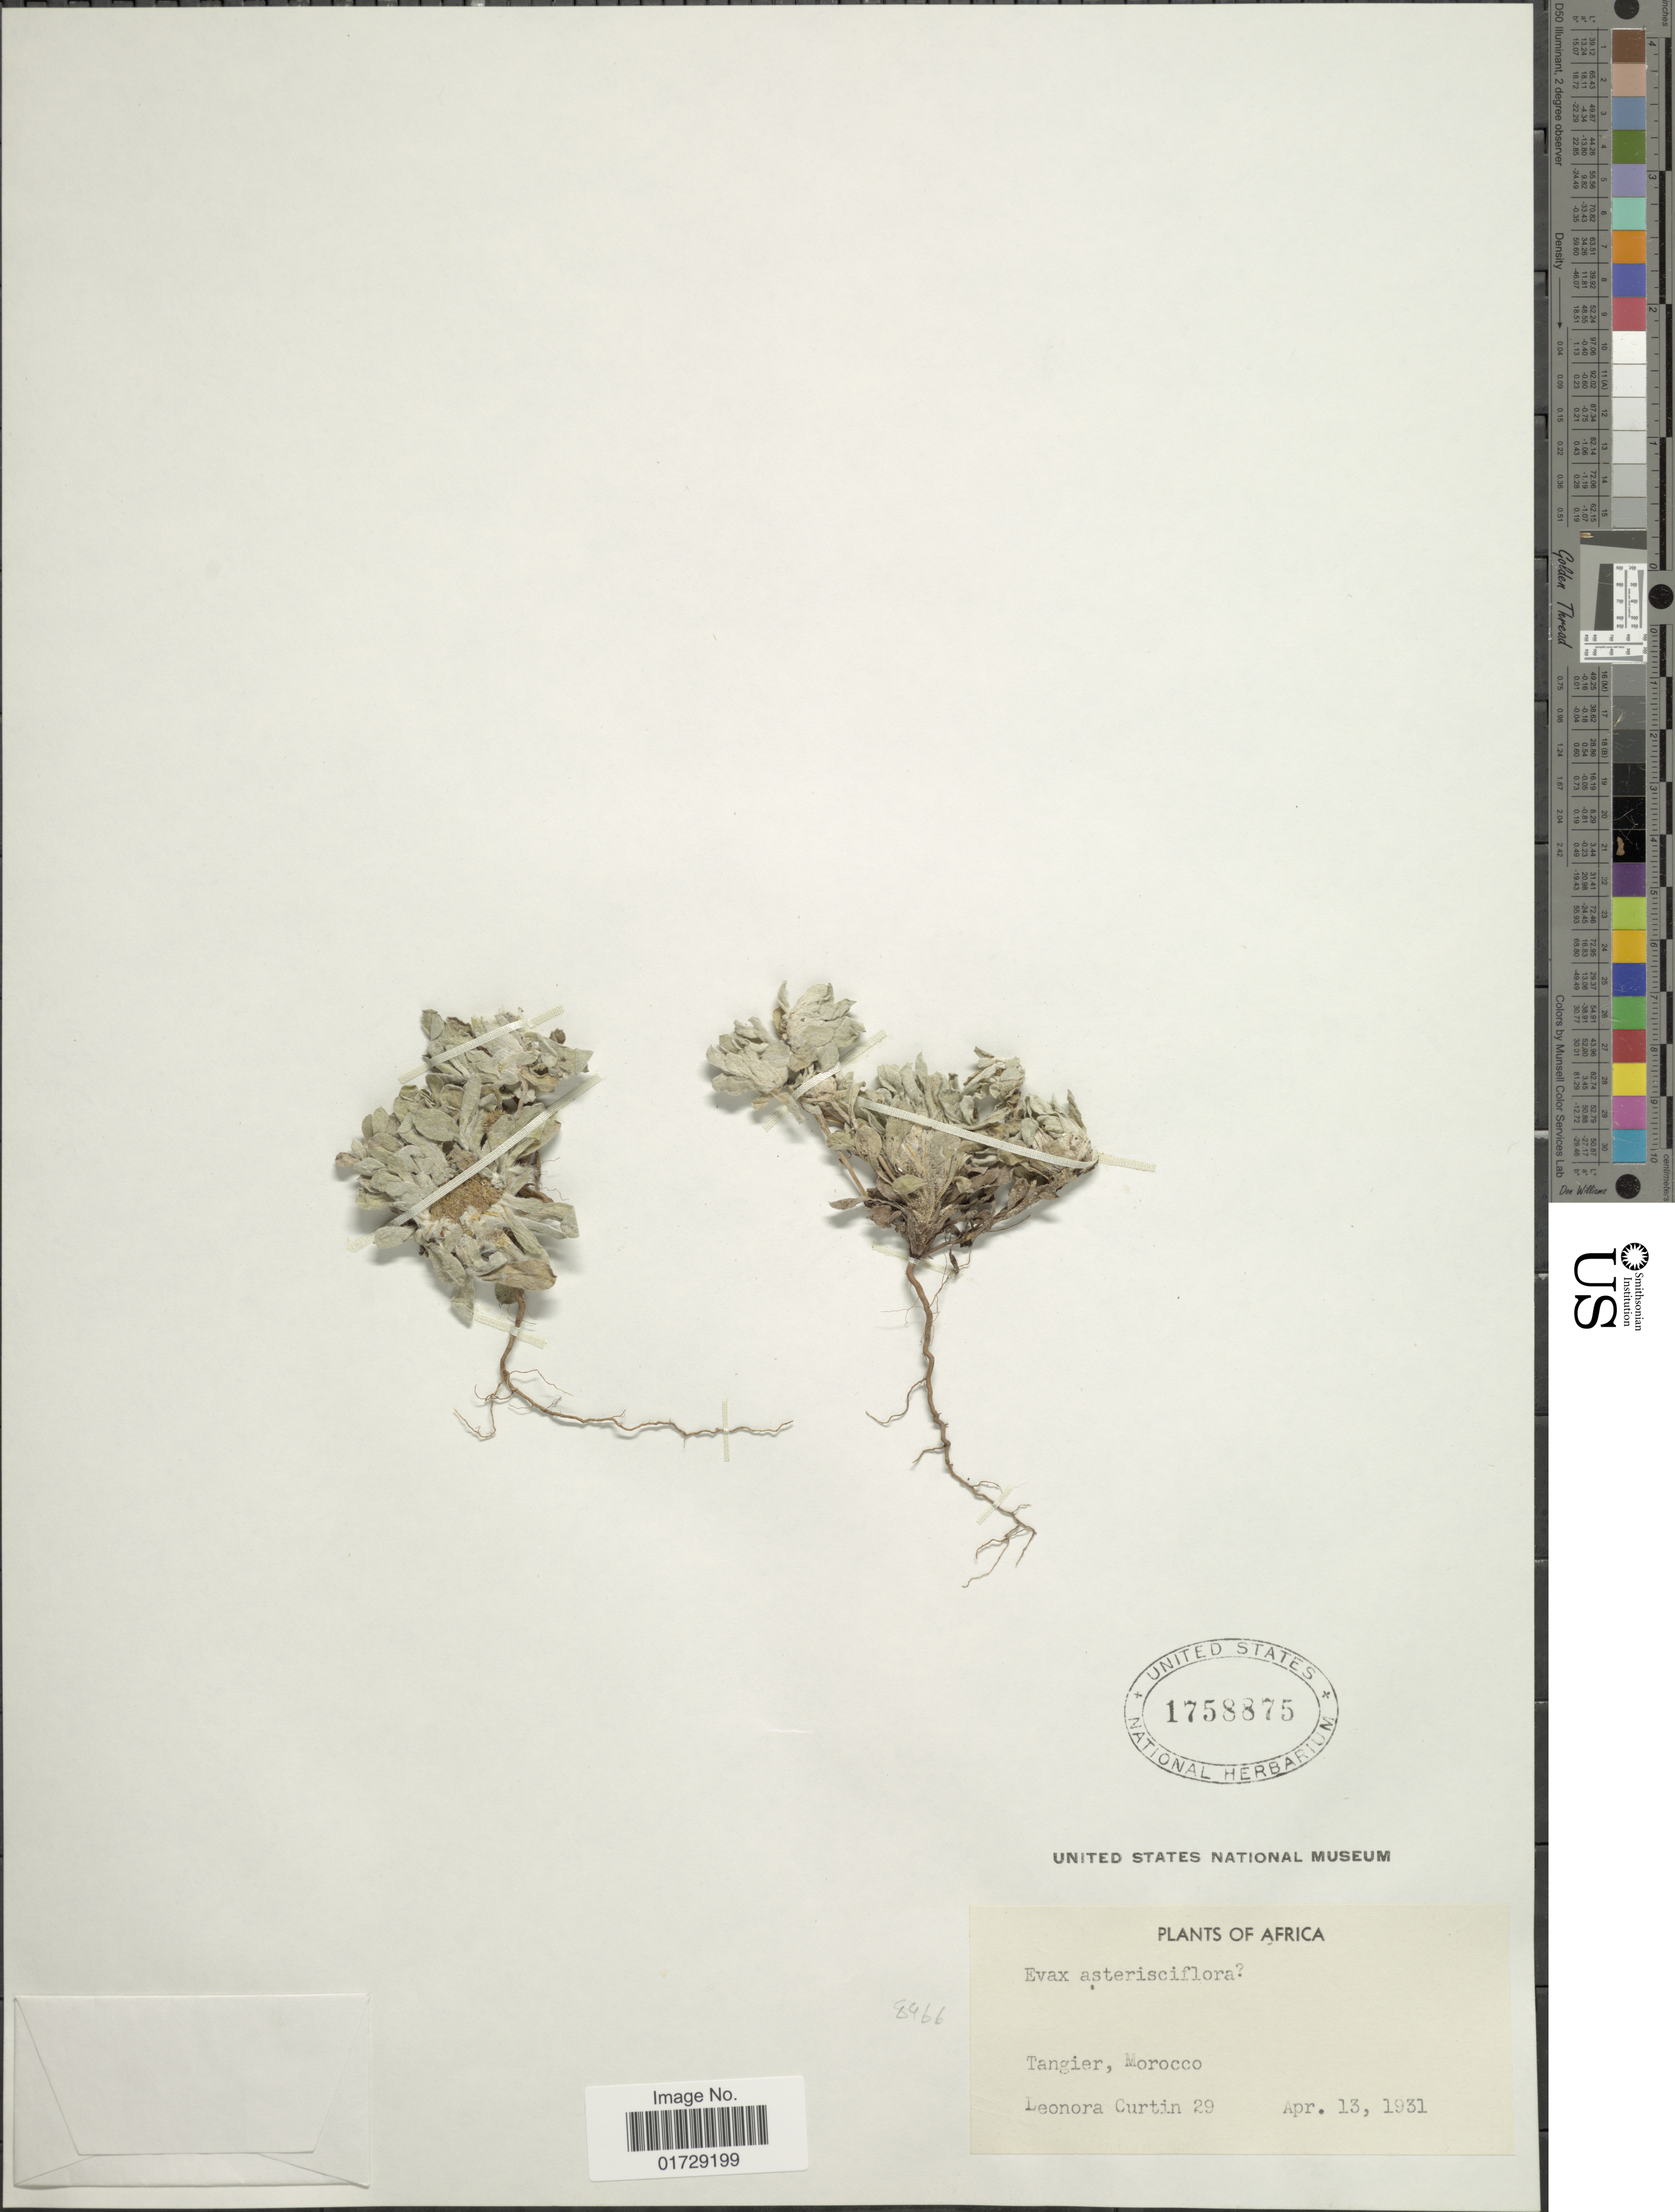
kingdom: Plantae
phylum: Tracheophyta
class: Magnoliopsida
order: Asterales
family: Asteraceae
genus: Evax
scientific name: Evax asterisciflora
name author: (Lam.) Pers.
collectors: L. Curtin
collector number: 29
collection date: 1931-04-13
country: Morocco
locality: Tangier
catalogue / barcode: US 1758875